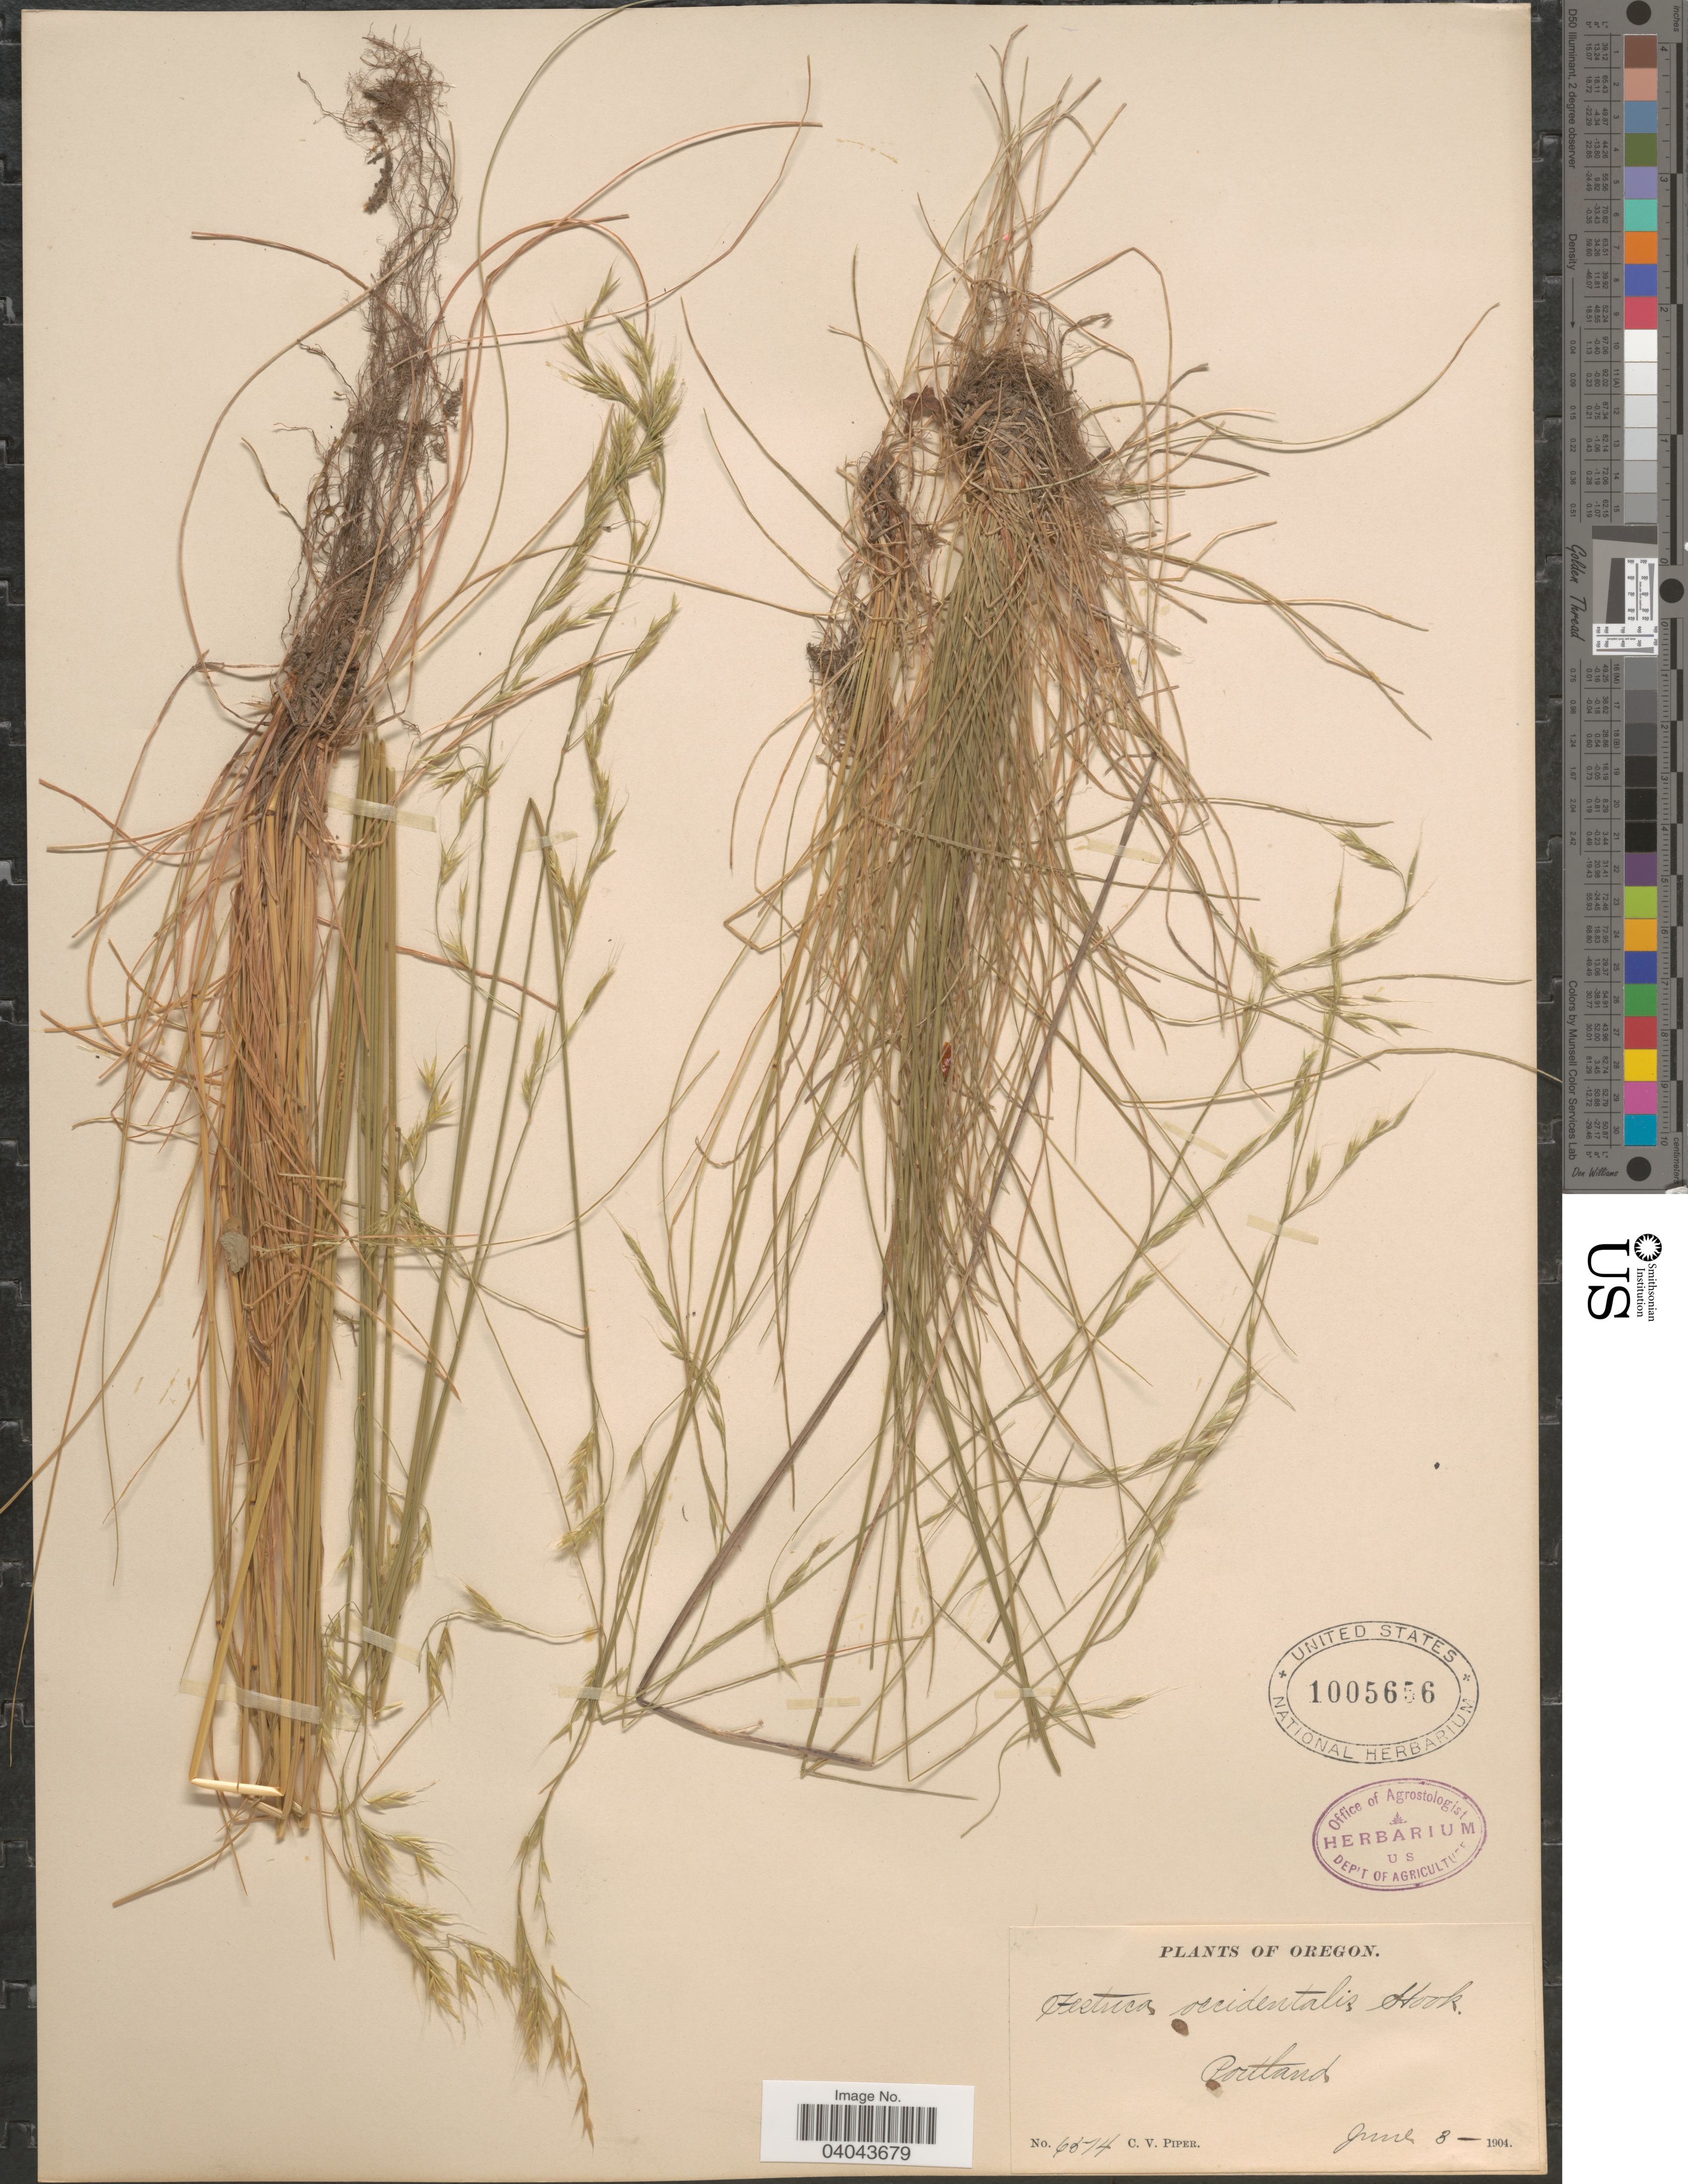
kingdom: Plantae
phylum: Tracheophyta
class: Liliopsida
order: Poales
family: Poaceae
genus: Festuca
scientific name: Festuca occidentalis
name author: Hook.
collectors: C. V. Piper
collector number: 6514*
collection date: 1904-06-03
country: United States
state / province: Oregon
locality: Portland.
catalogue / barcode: US 1005656